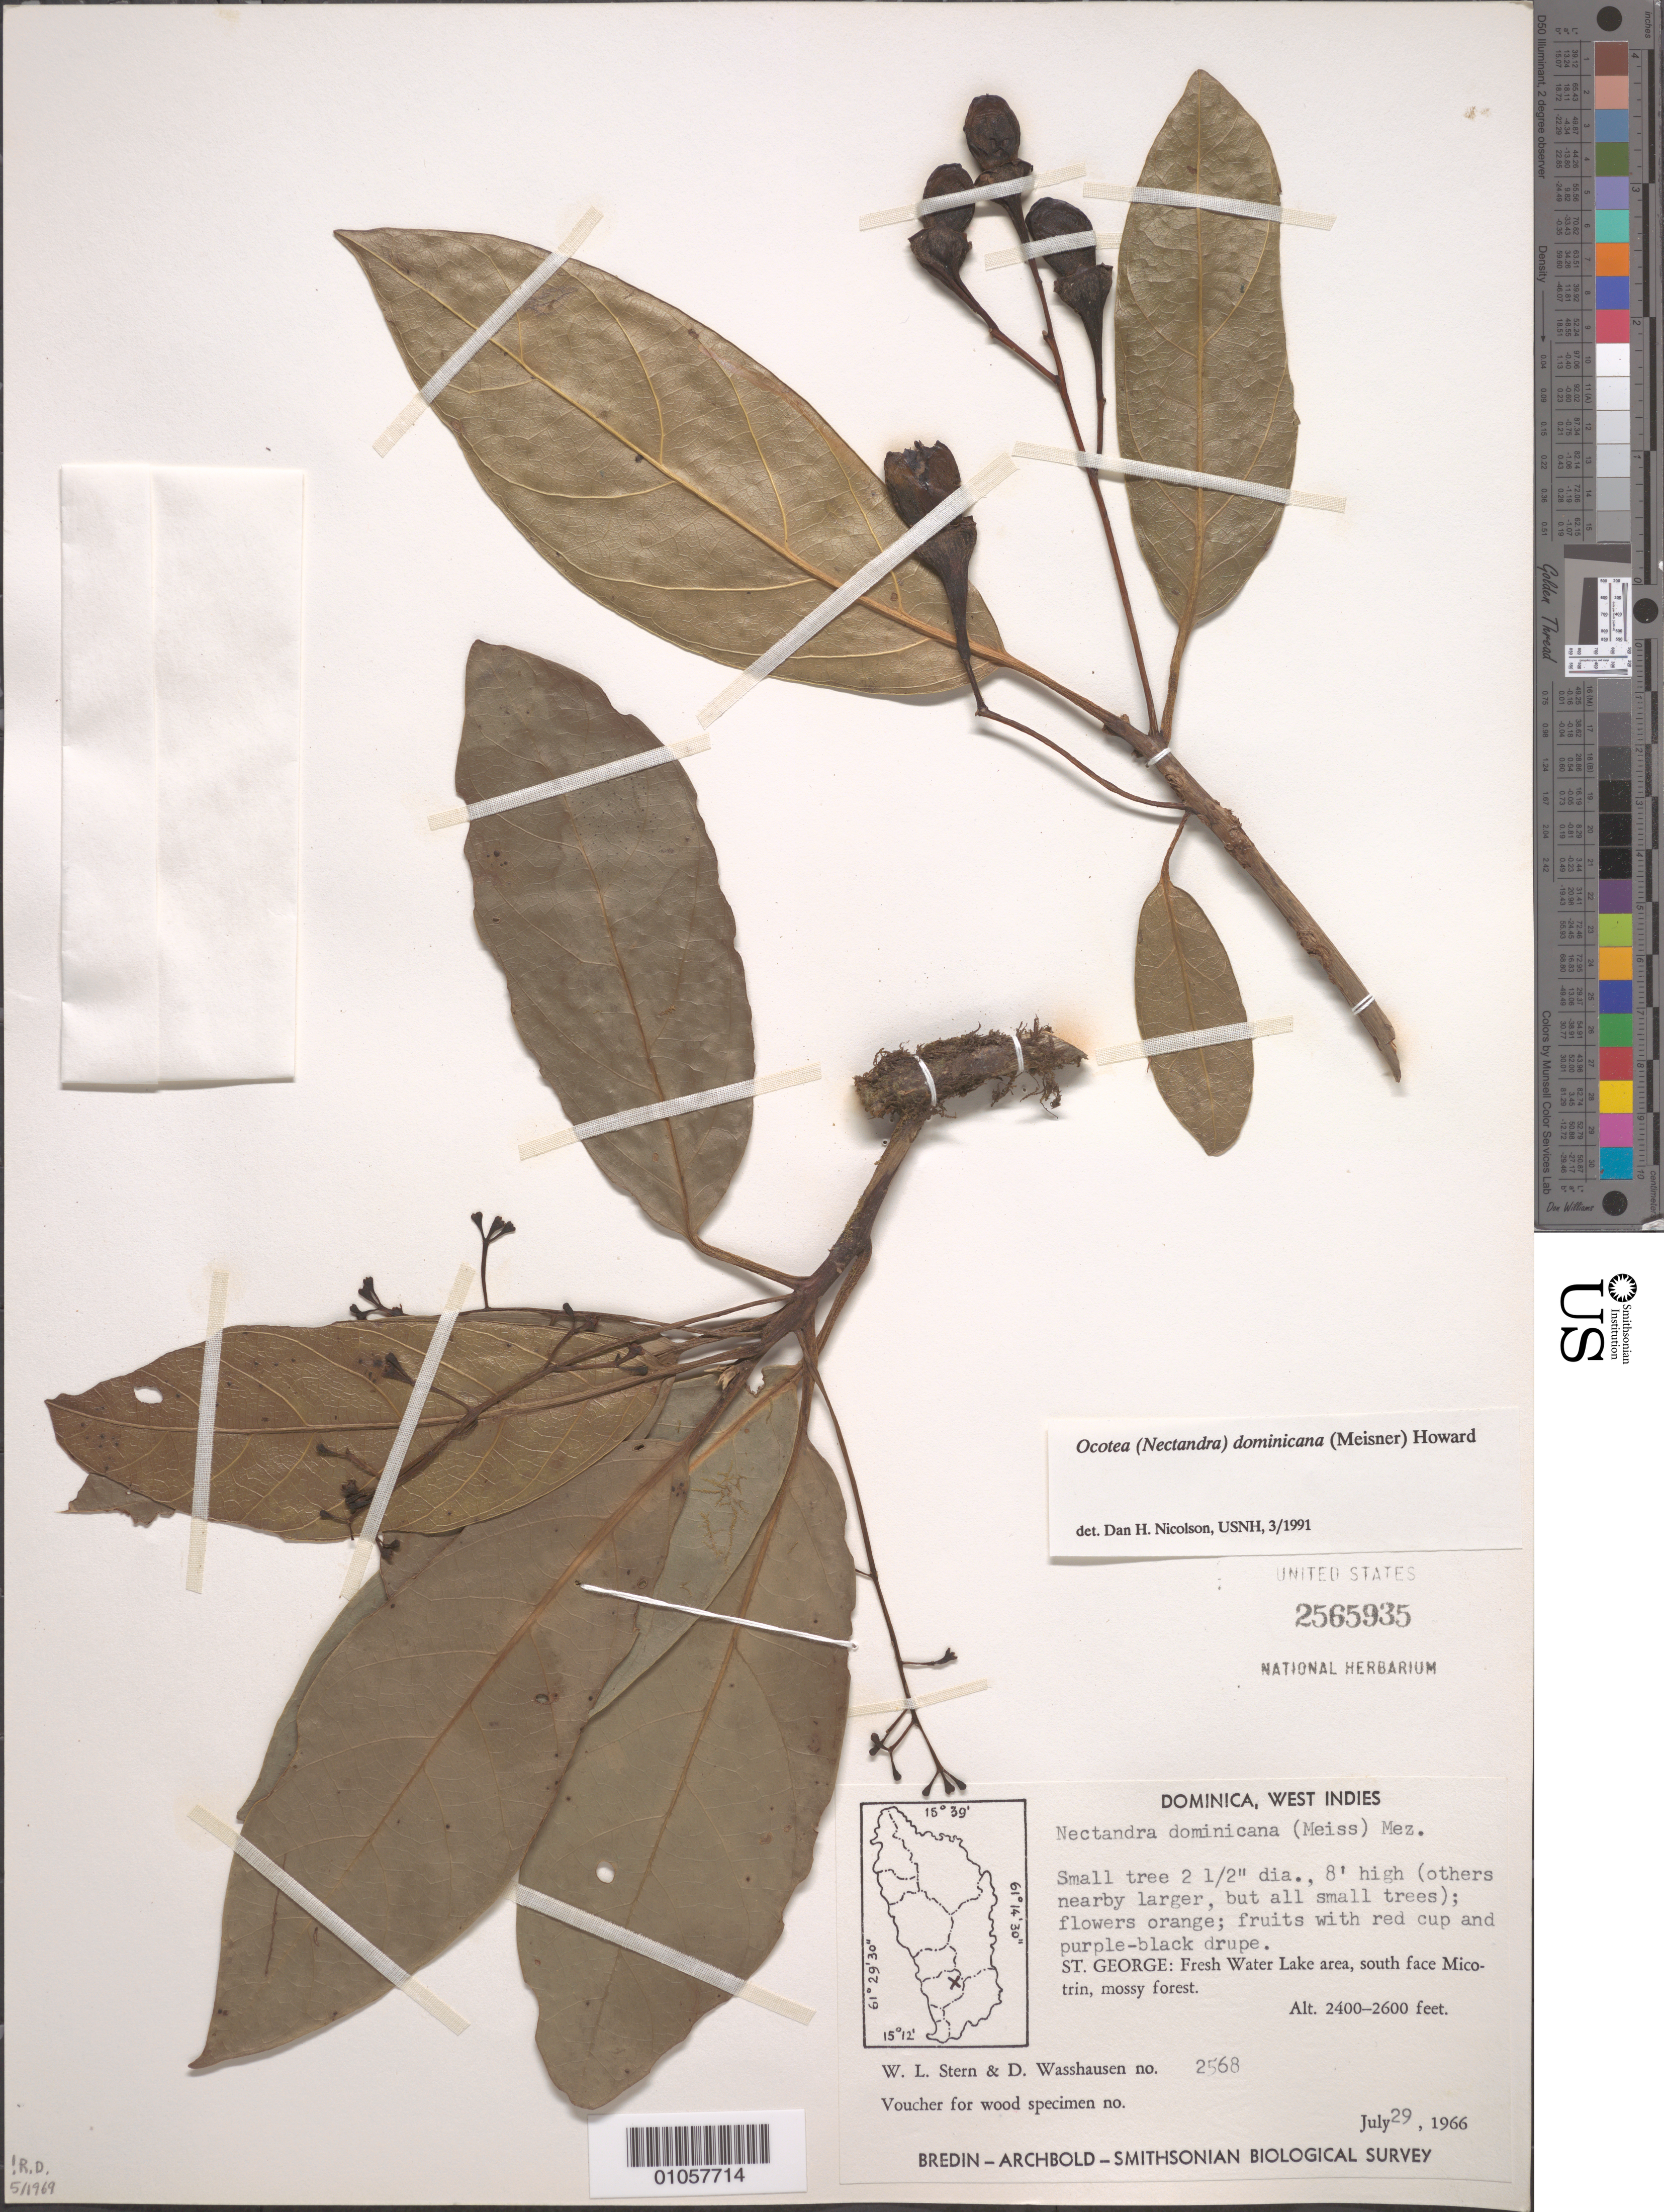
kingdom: Plantae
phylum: Tracheophyta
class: Magnoliopsida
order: Laurales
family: Lauraceae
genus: Ocotea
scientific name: Ocotea dominicana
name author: (Meisn.) R.A. Howard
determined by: Nicolson, Dan H.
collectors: W. L. Stern & D. C. Wasshausen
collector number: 2568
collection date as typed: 29 Jul 1966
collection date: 1966-07-29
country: Dominica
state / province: St. George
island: Dominica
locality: Fresh Water Lake area, south face Micotrin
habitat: Mossy forest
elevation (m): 732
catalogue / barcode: US 2565935